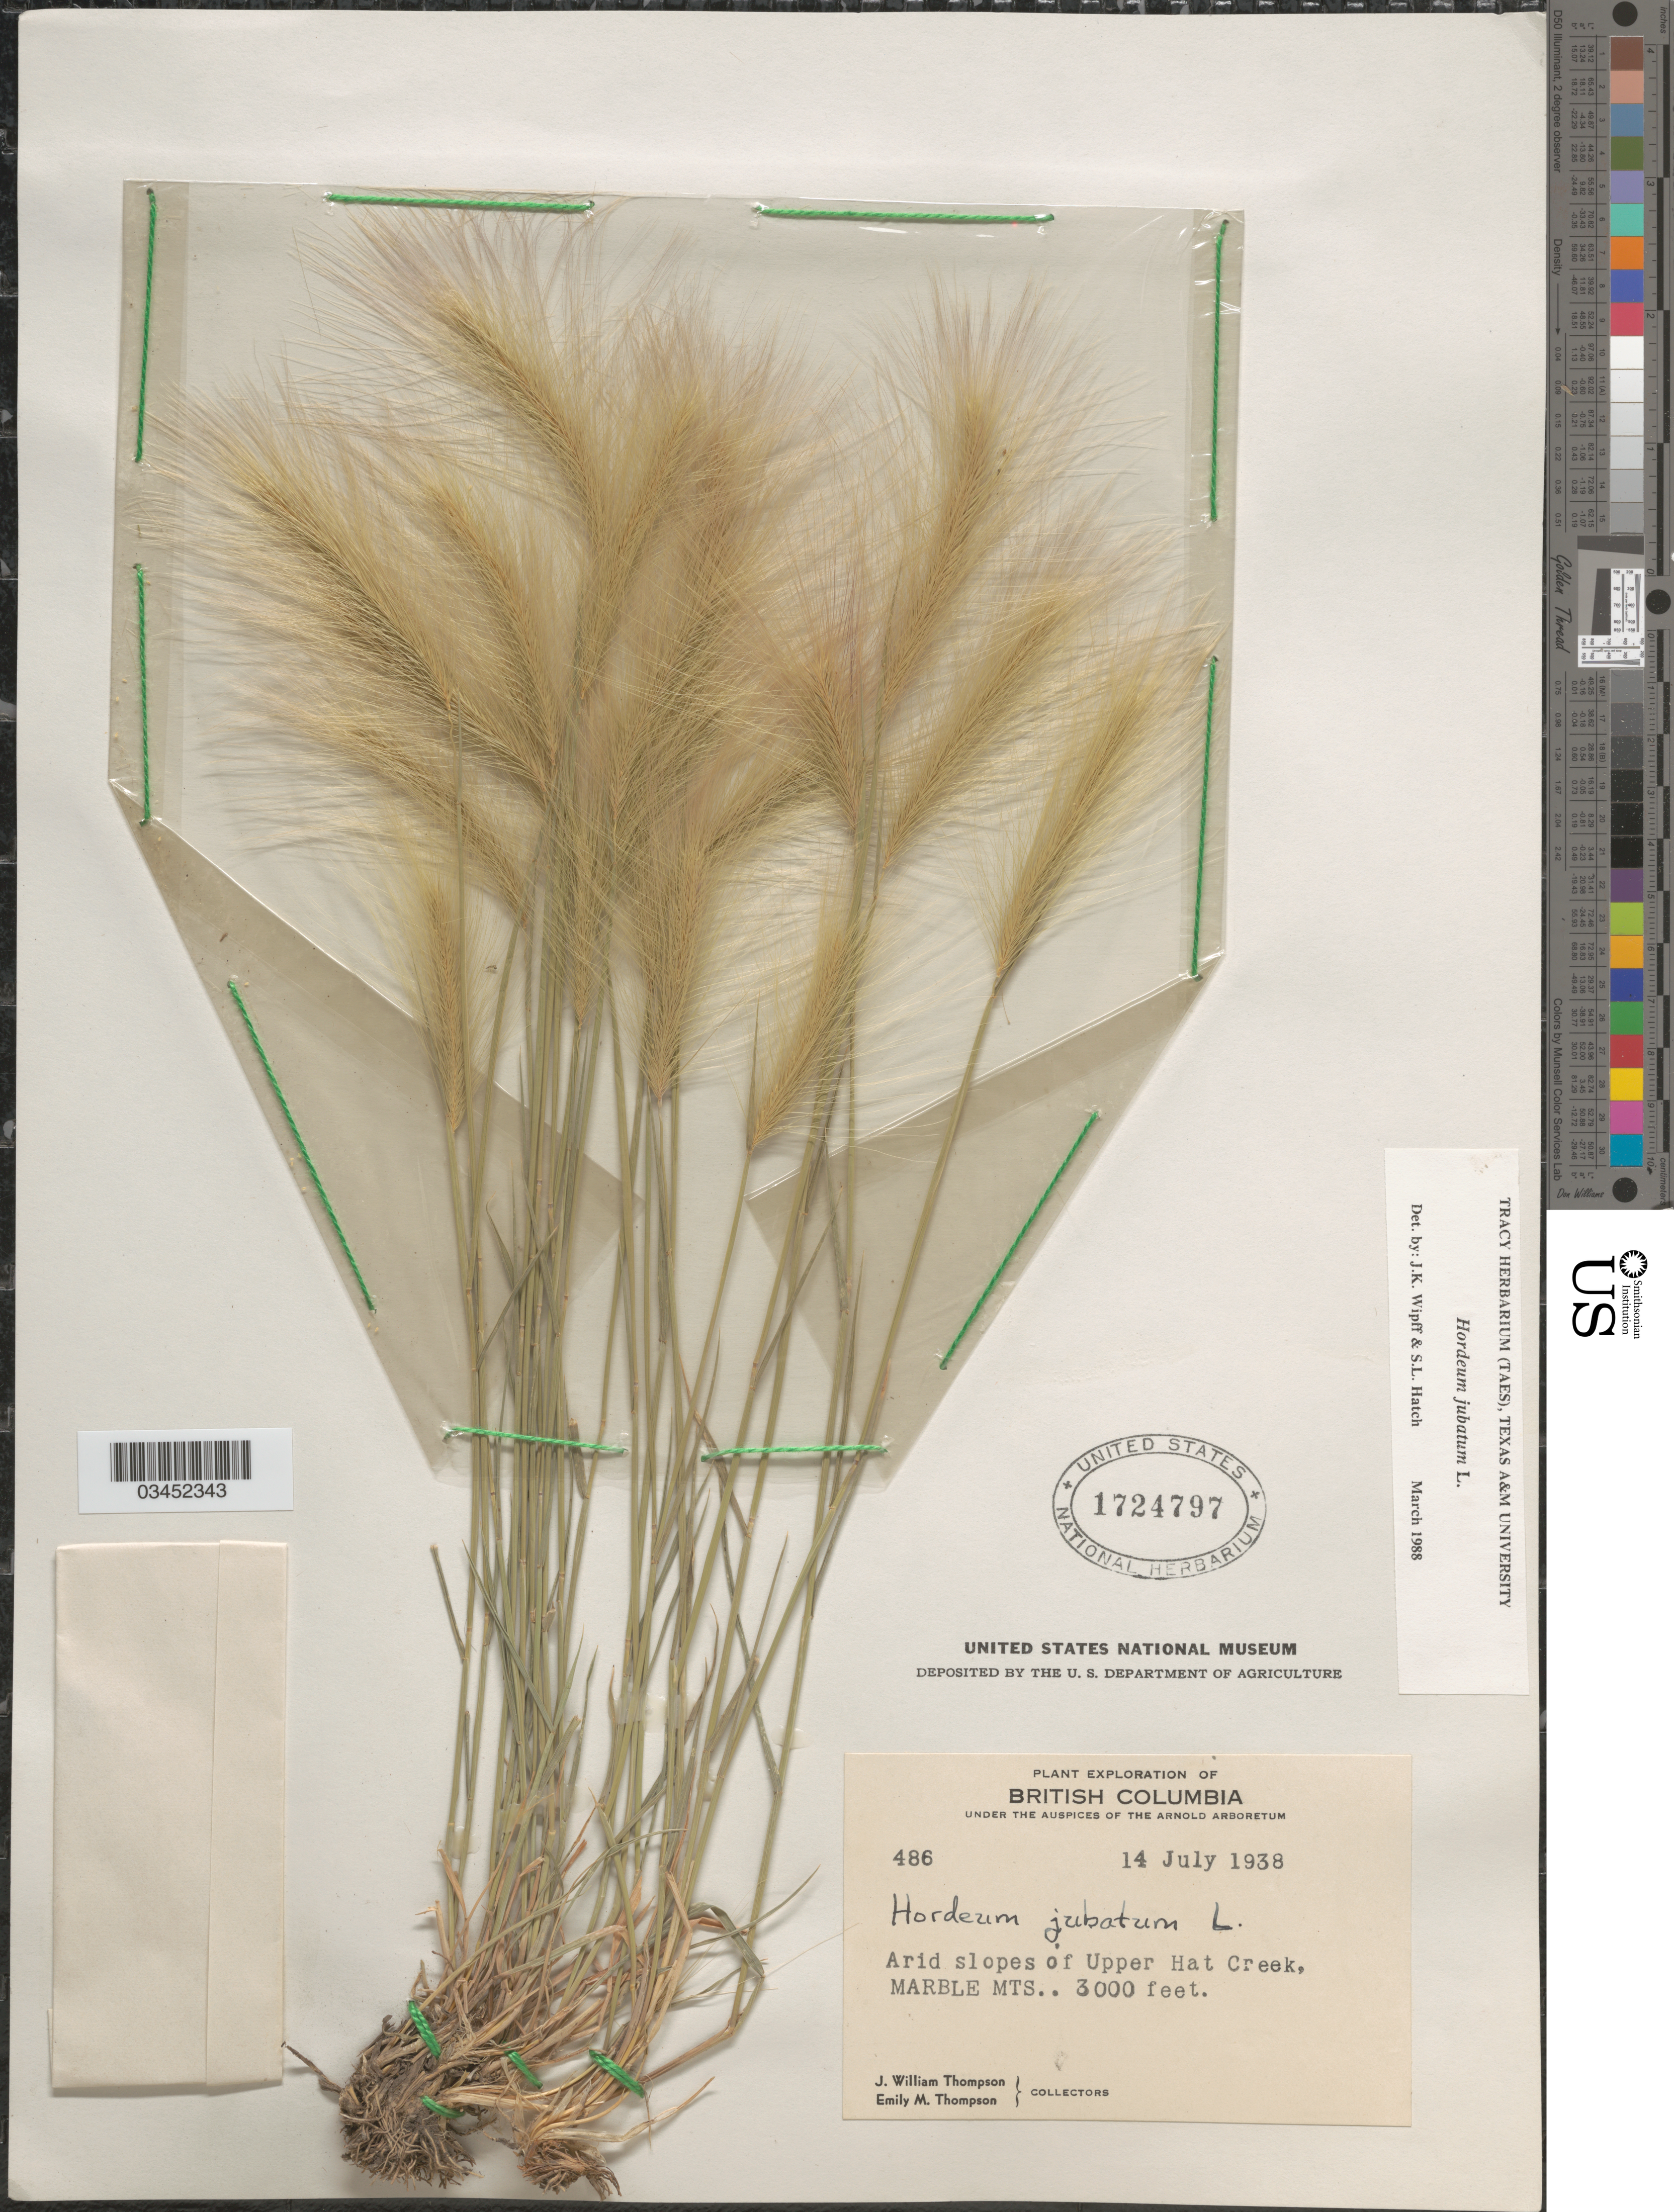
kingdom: Plantae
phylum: Tracheophyta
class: Liliopsida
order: Poales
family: Poaceae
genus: Hordeum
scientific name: Hordeum jubatum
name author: L.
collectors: J. W. Thompson & E. W. Thompson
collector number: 486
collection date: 1938-07-14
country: Canada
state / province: British Columbia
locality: Arid slopes of Upper Hat Creek, Marble Mts.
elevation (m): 914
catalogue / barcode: US 1724797